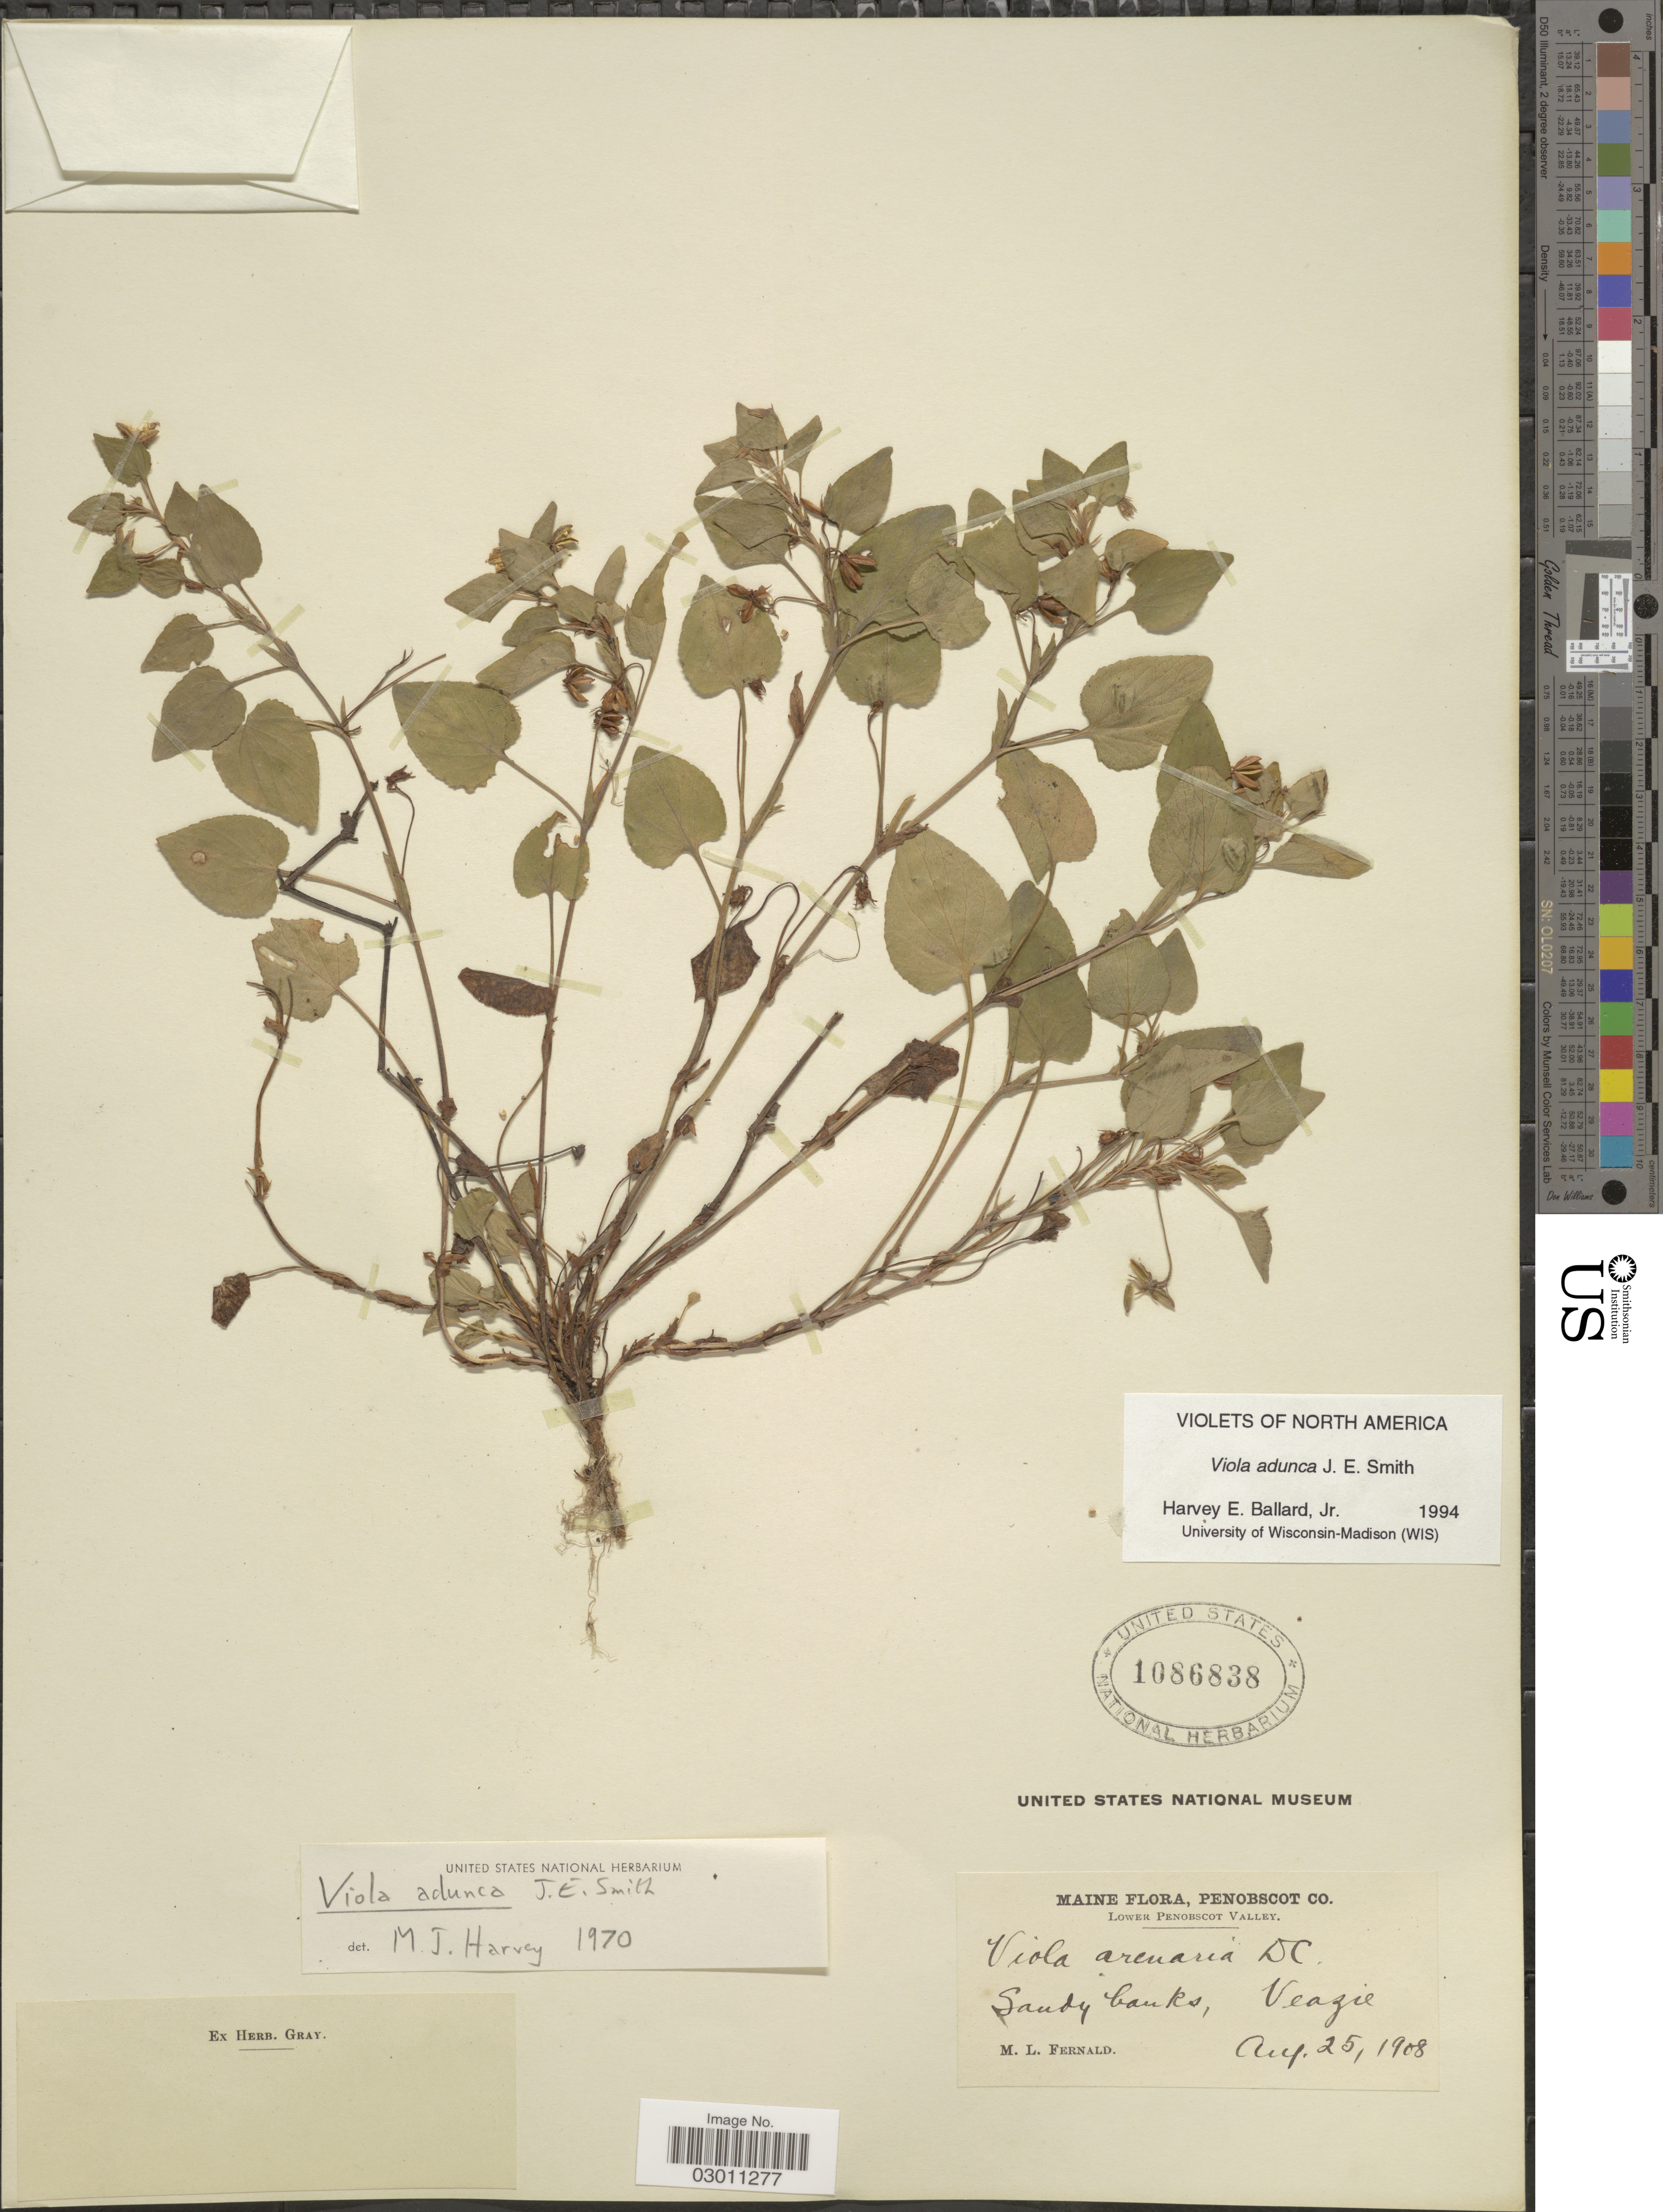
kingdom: Plantae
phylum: Tracheophyta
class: Magnoliopsida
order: Malpighiales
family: Violaceae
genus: Viola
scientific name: Viola adunca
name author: Sm.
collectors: M. L. Fernald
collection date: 1908-08-25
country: United States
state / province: Maine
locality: Penobscot Co. Lower Penobscot Valley. Veazie.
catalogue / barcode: US 1086838